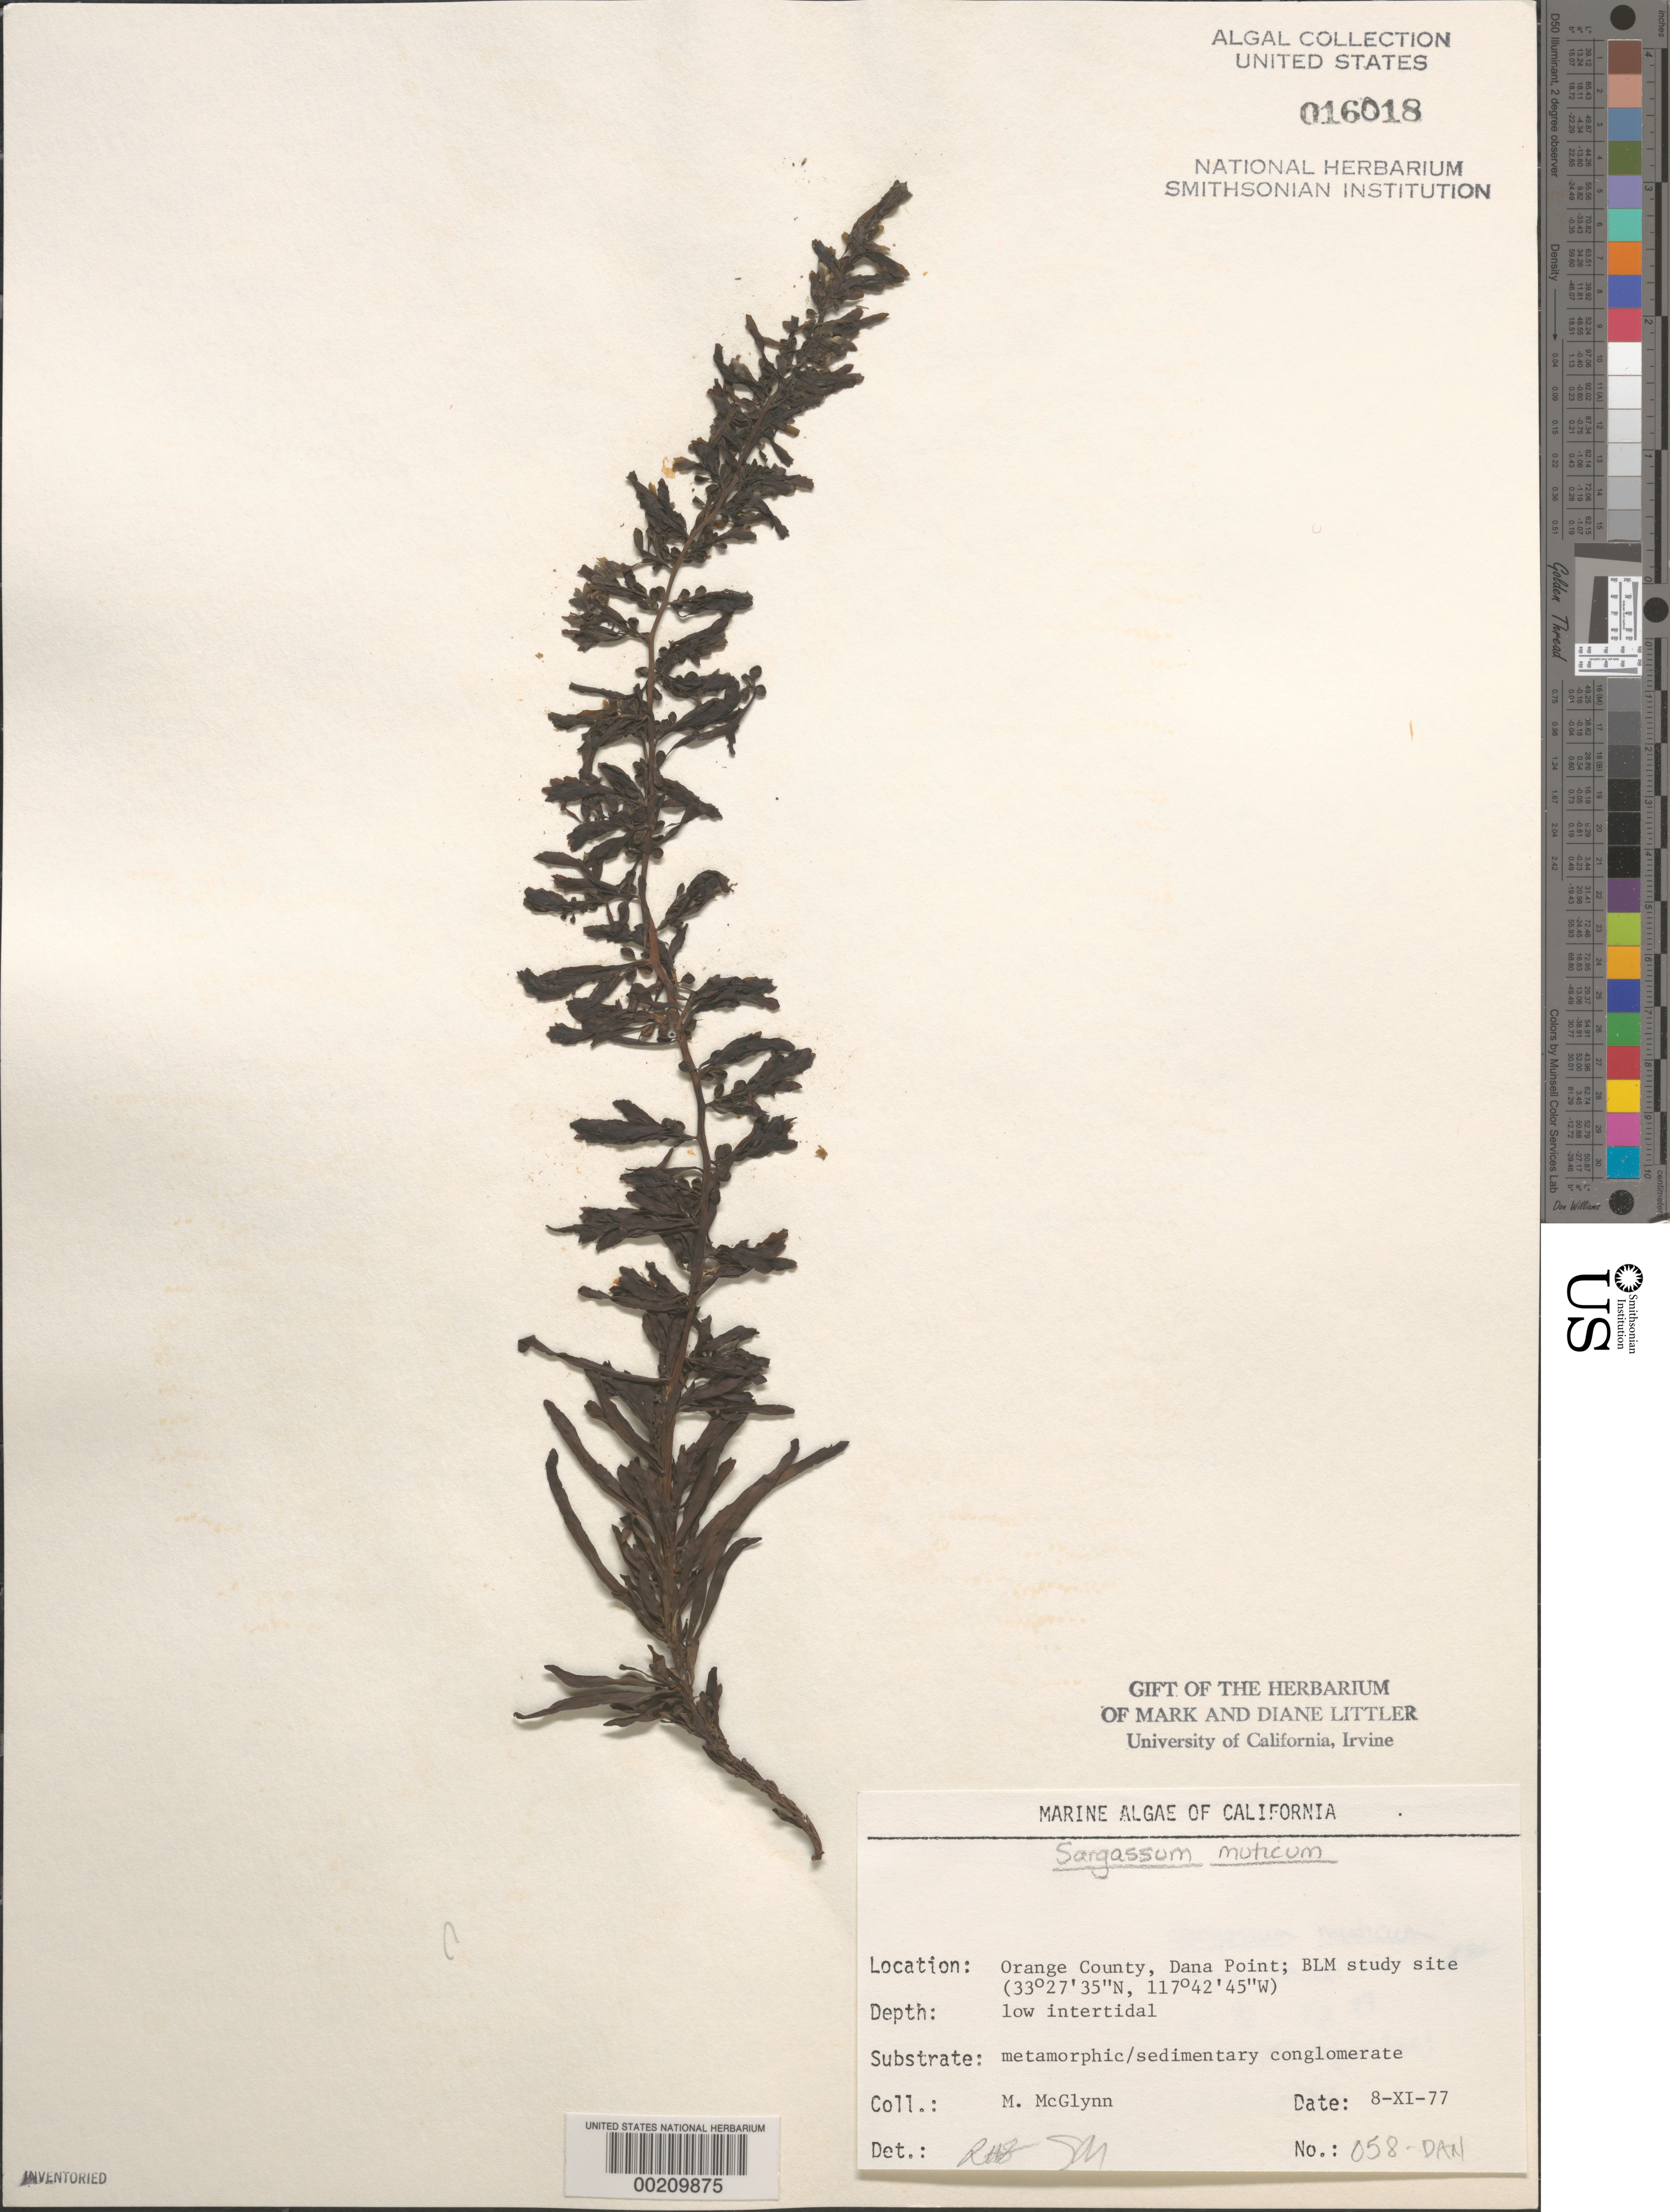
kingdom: Chromista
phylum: Ochrophyta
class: Phaeophyceae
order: Fucales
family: Sargassaceae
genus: Sargassum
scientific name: Sargassum muticum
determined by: Sims, Robert H.; Murray, S. N.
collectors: M. McGlynn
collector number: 058-dan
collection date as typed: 08 Nov 1977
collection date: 1977-11-08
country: United States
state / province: California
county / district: Orange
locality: Dana Point, 1 km north of marina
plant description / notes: BLM-SOCALBIGHT Rocky Intertidal Survey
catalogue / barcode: US 16018